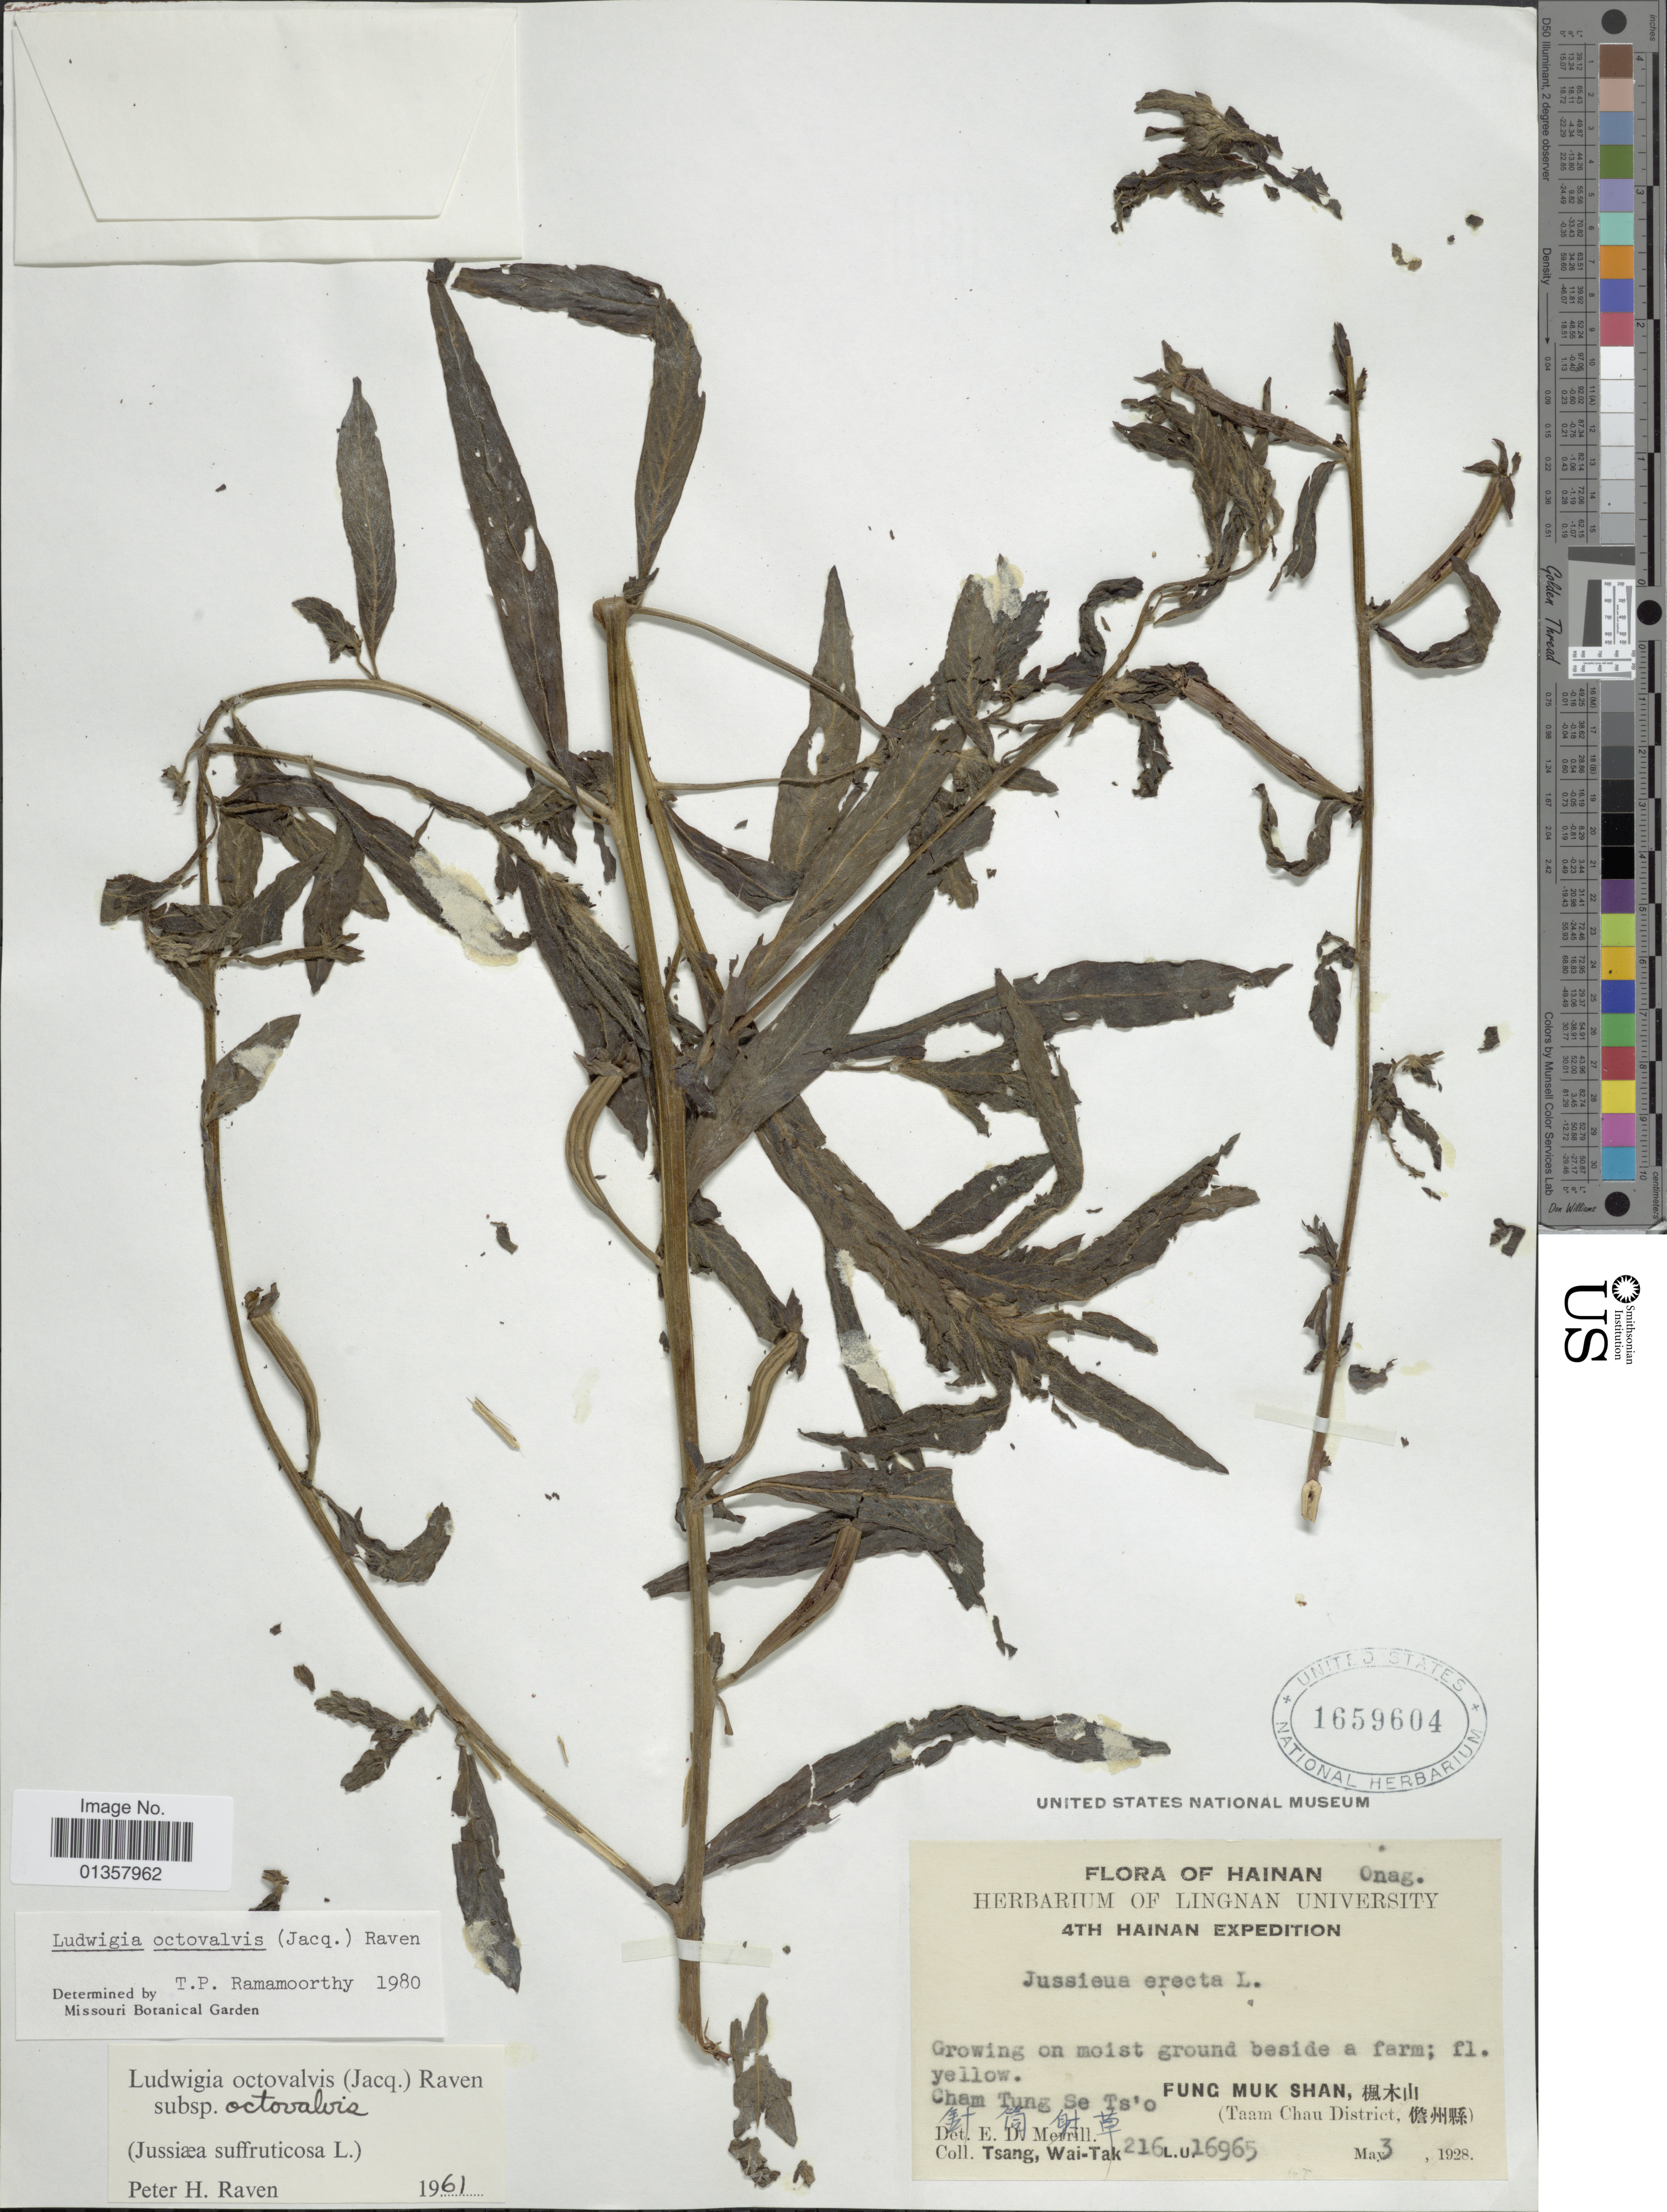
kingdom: Plantae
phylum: Tracheophyta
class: Magnoliopsida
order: Myrtales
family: Onagraceae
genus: Ludwigia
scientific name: Ludwigia octovalvis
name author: (Jacq.) P.H. Raven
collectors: W. T. Tsang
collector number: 216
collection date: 1928-05-03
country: China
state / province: Hainan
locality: Cham Tung Se Ts'o, Fung Muk Shan, (Taam Chau District)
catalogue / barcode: US 1659604